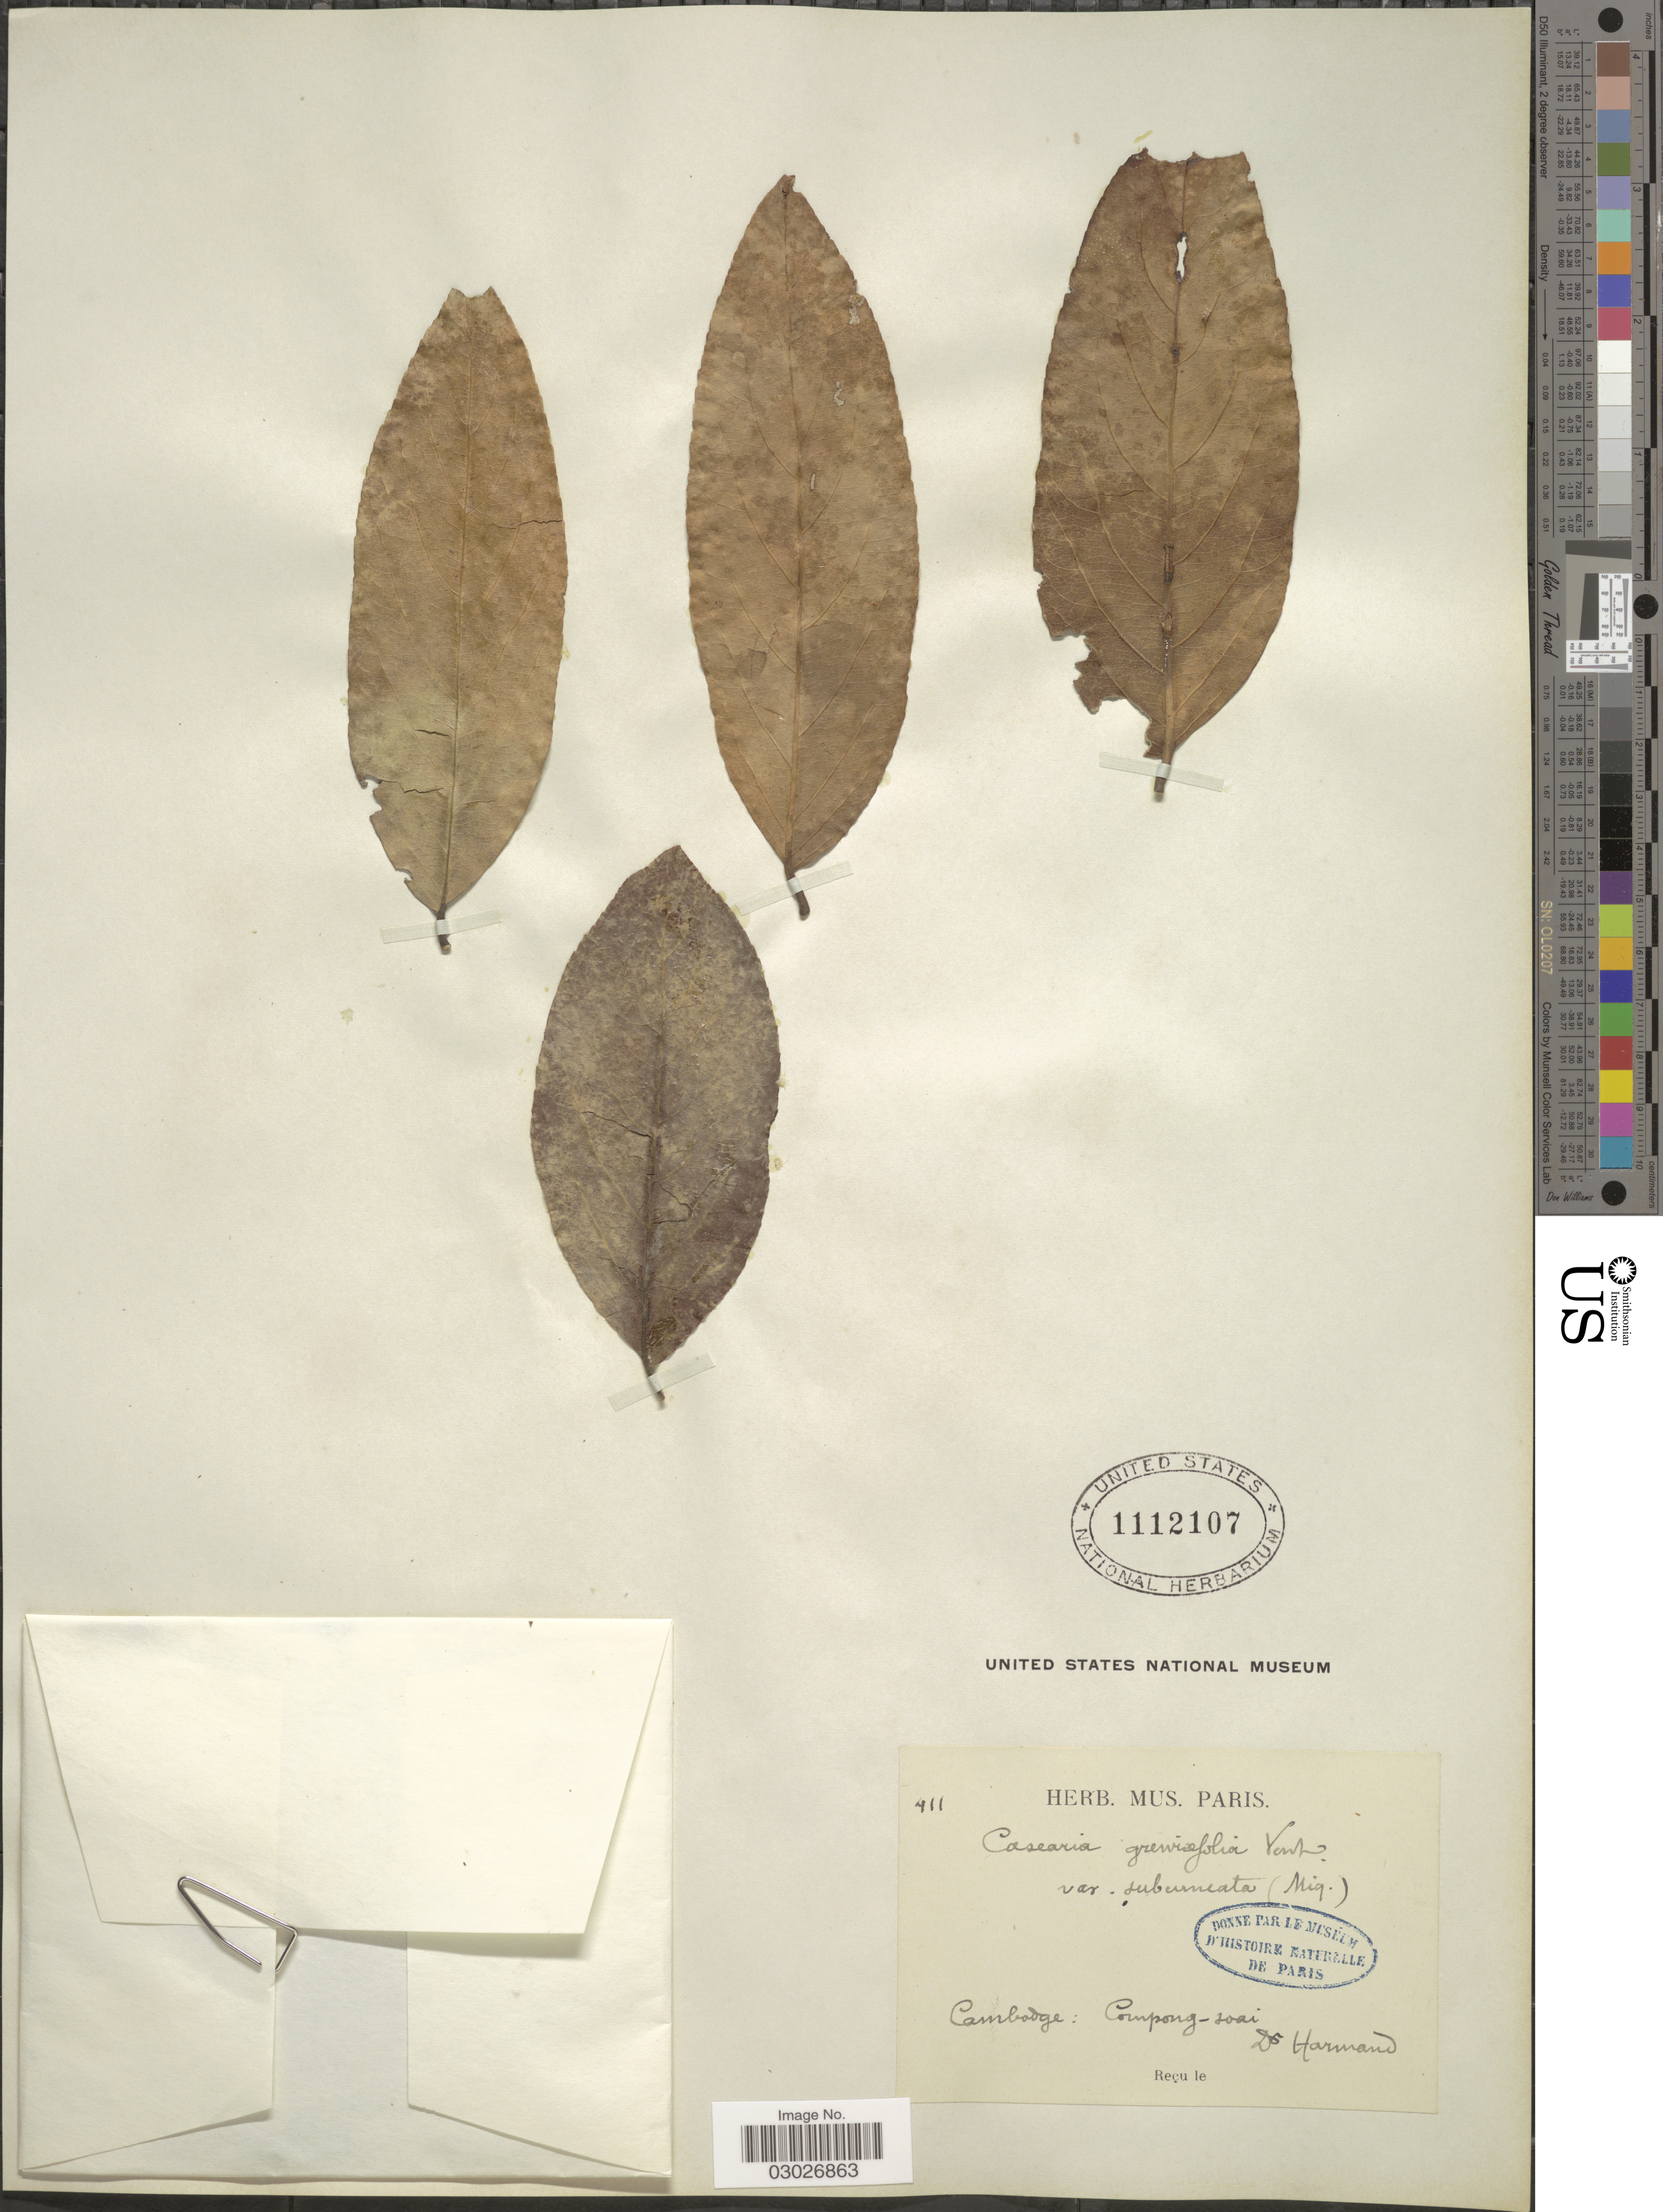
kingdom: Plantae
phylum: Tracheophyta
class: Magnoliopsida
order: Malpighiales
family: Salicaceae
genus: Casearia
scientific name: Casearia grewiifolia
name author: Vent.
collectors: Harmand, --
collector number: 411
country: Cambodia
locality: Cambodge: Campong-soai.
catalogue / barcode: US 1112107